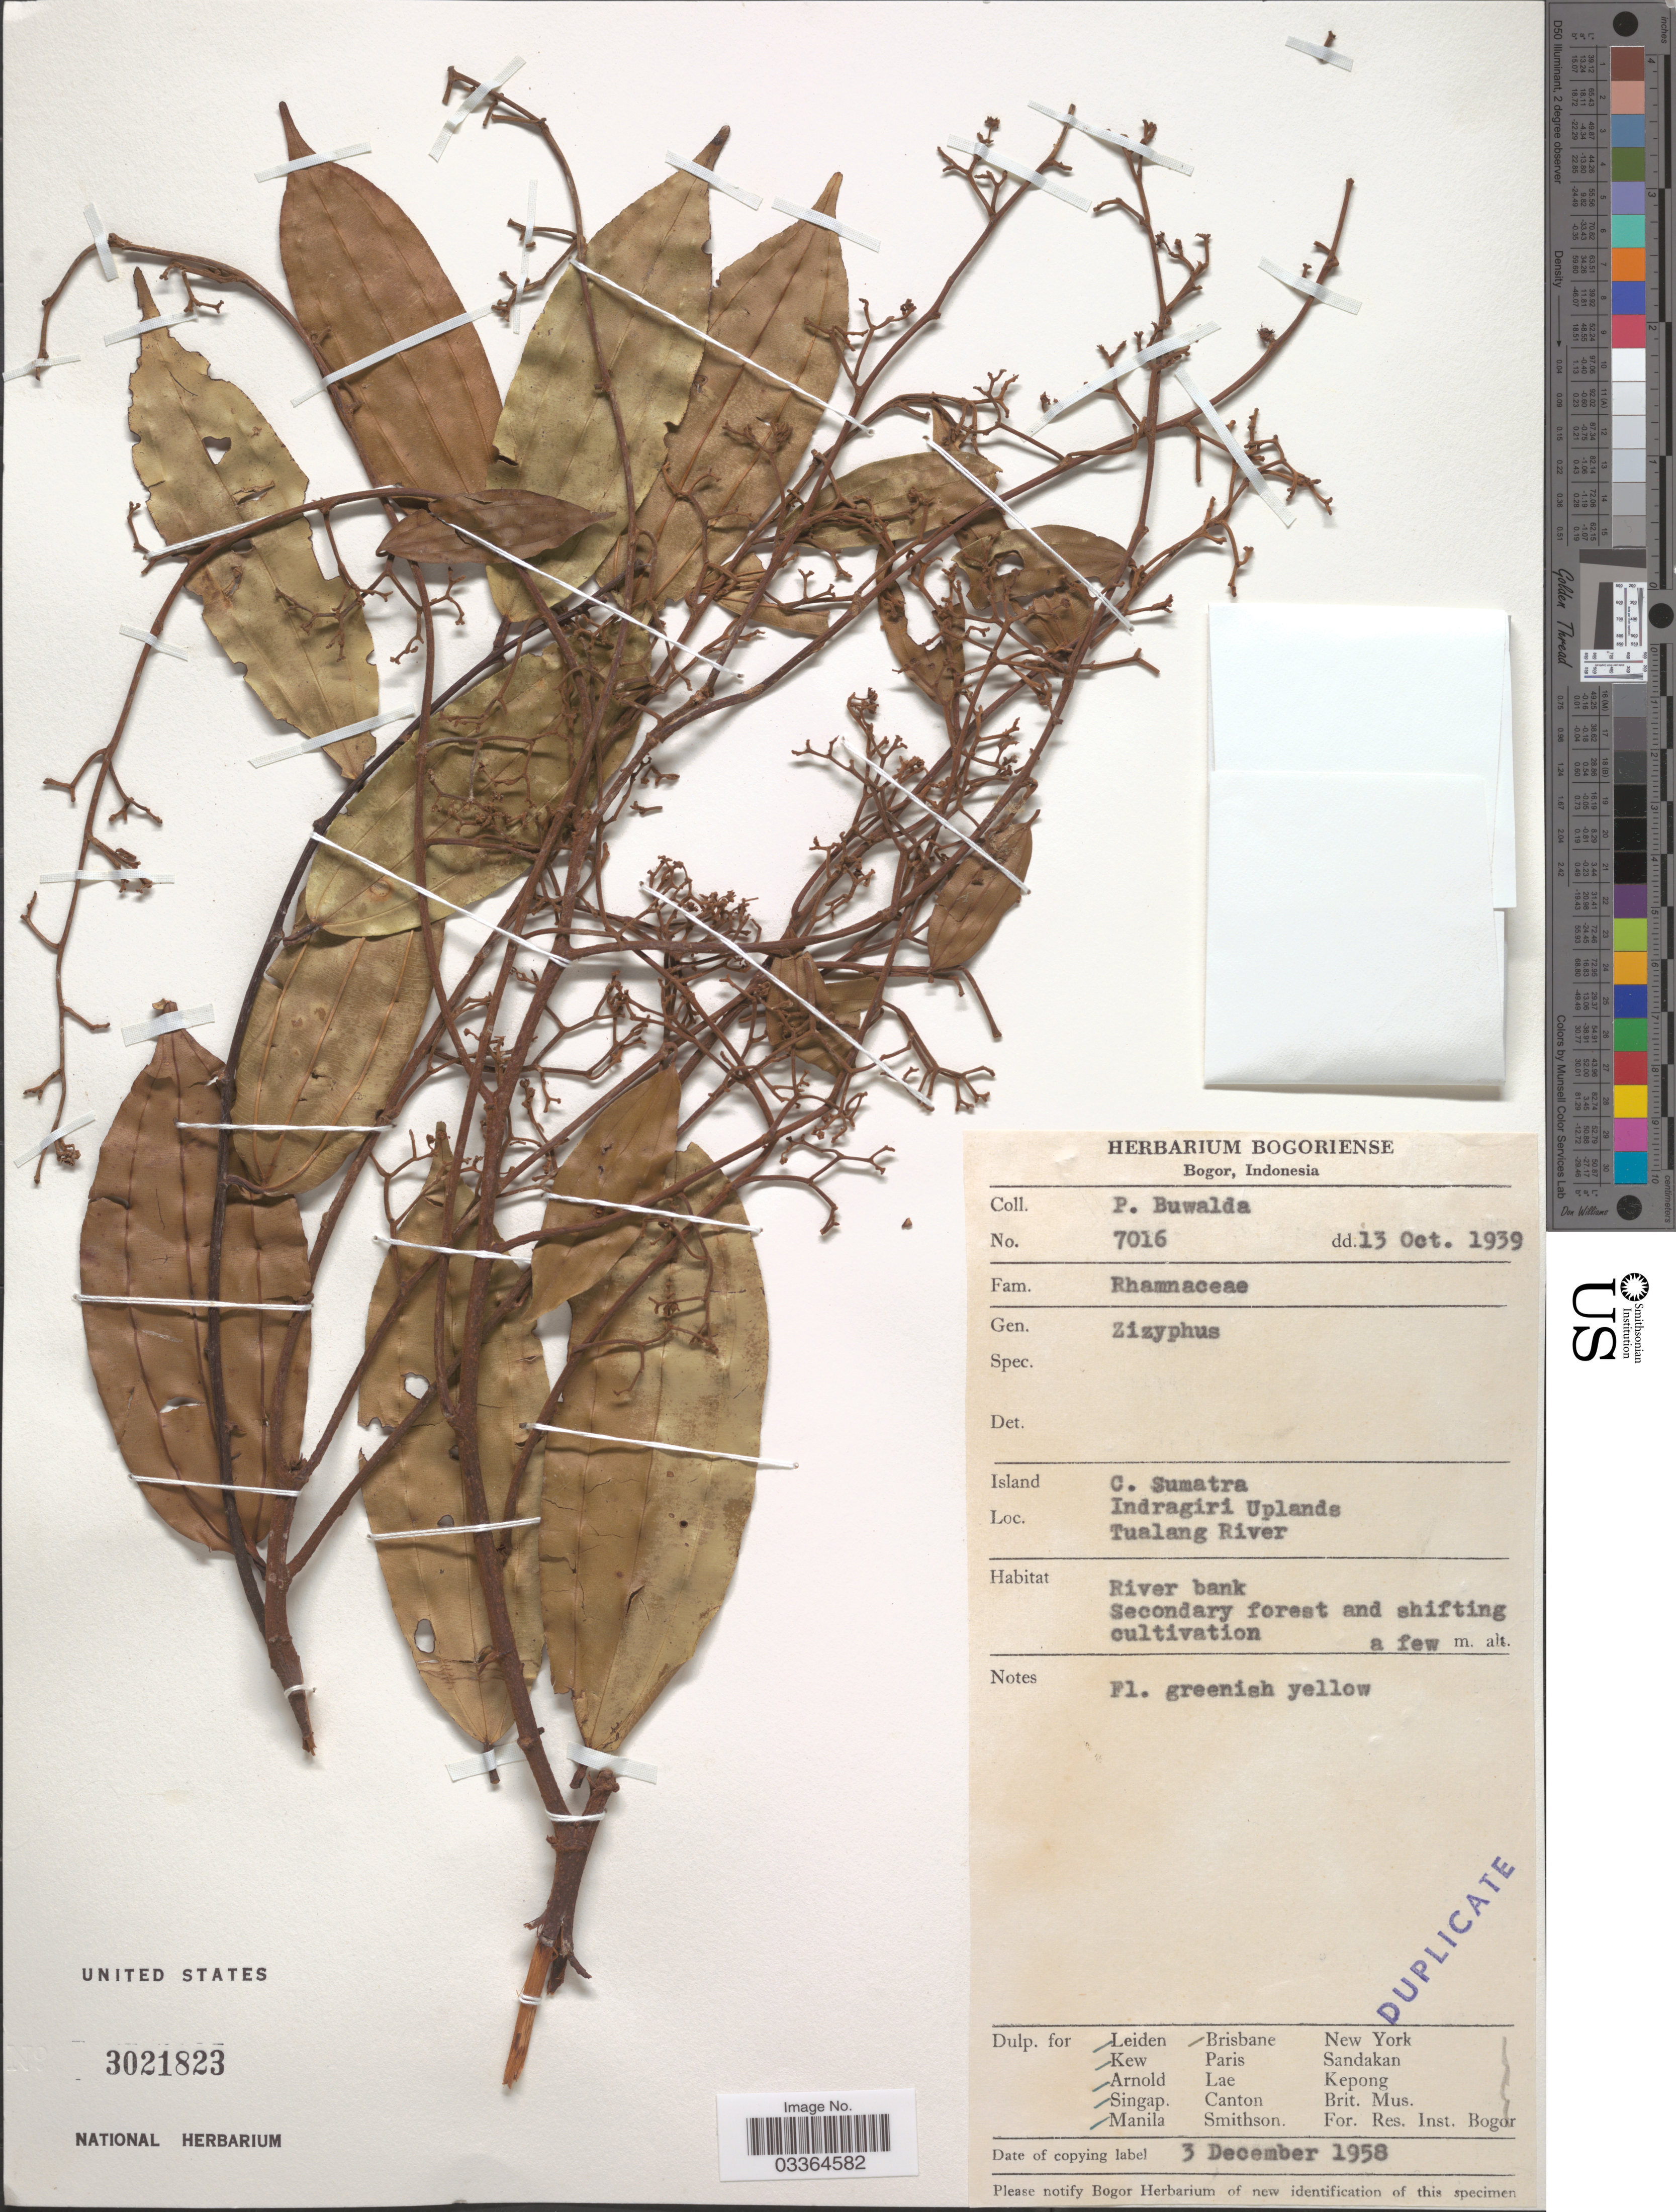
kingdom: Plantae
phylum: Tracheophyta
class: Magnoliopsida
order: Rosales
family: Rhamnaceae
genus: Ziziphus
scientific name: Ziziphus sp.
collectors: P. Buwalda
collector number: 7016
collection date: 1939-10-13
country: Indonesia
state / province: Sumatra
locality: Island C. Sumatra, Indragiri Uplands, Tualang River.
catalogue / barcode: US 3021823